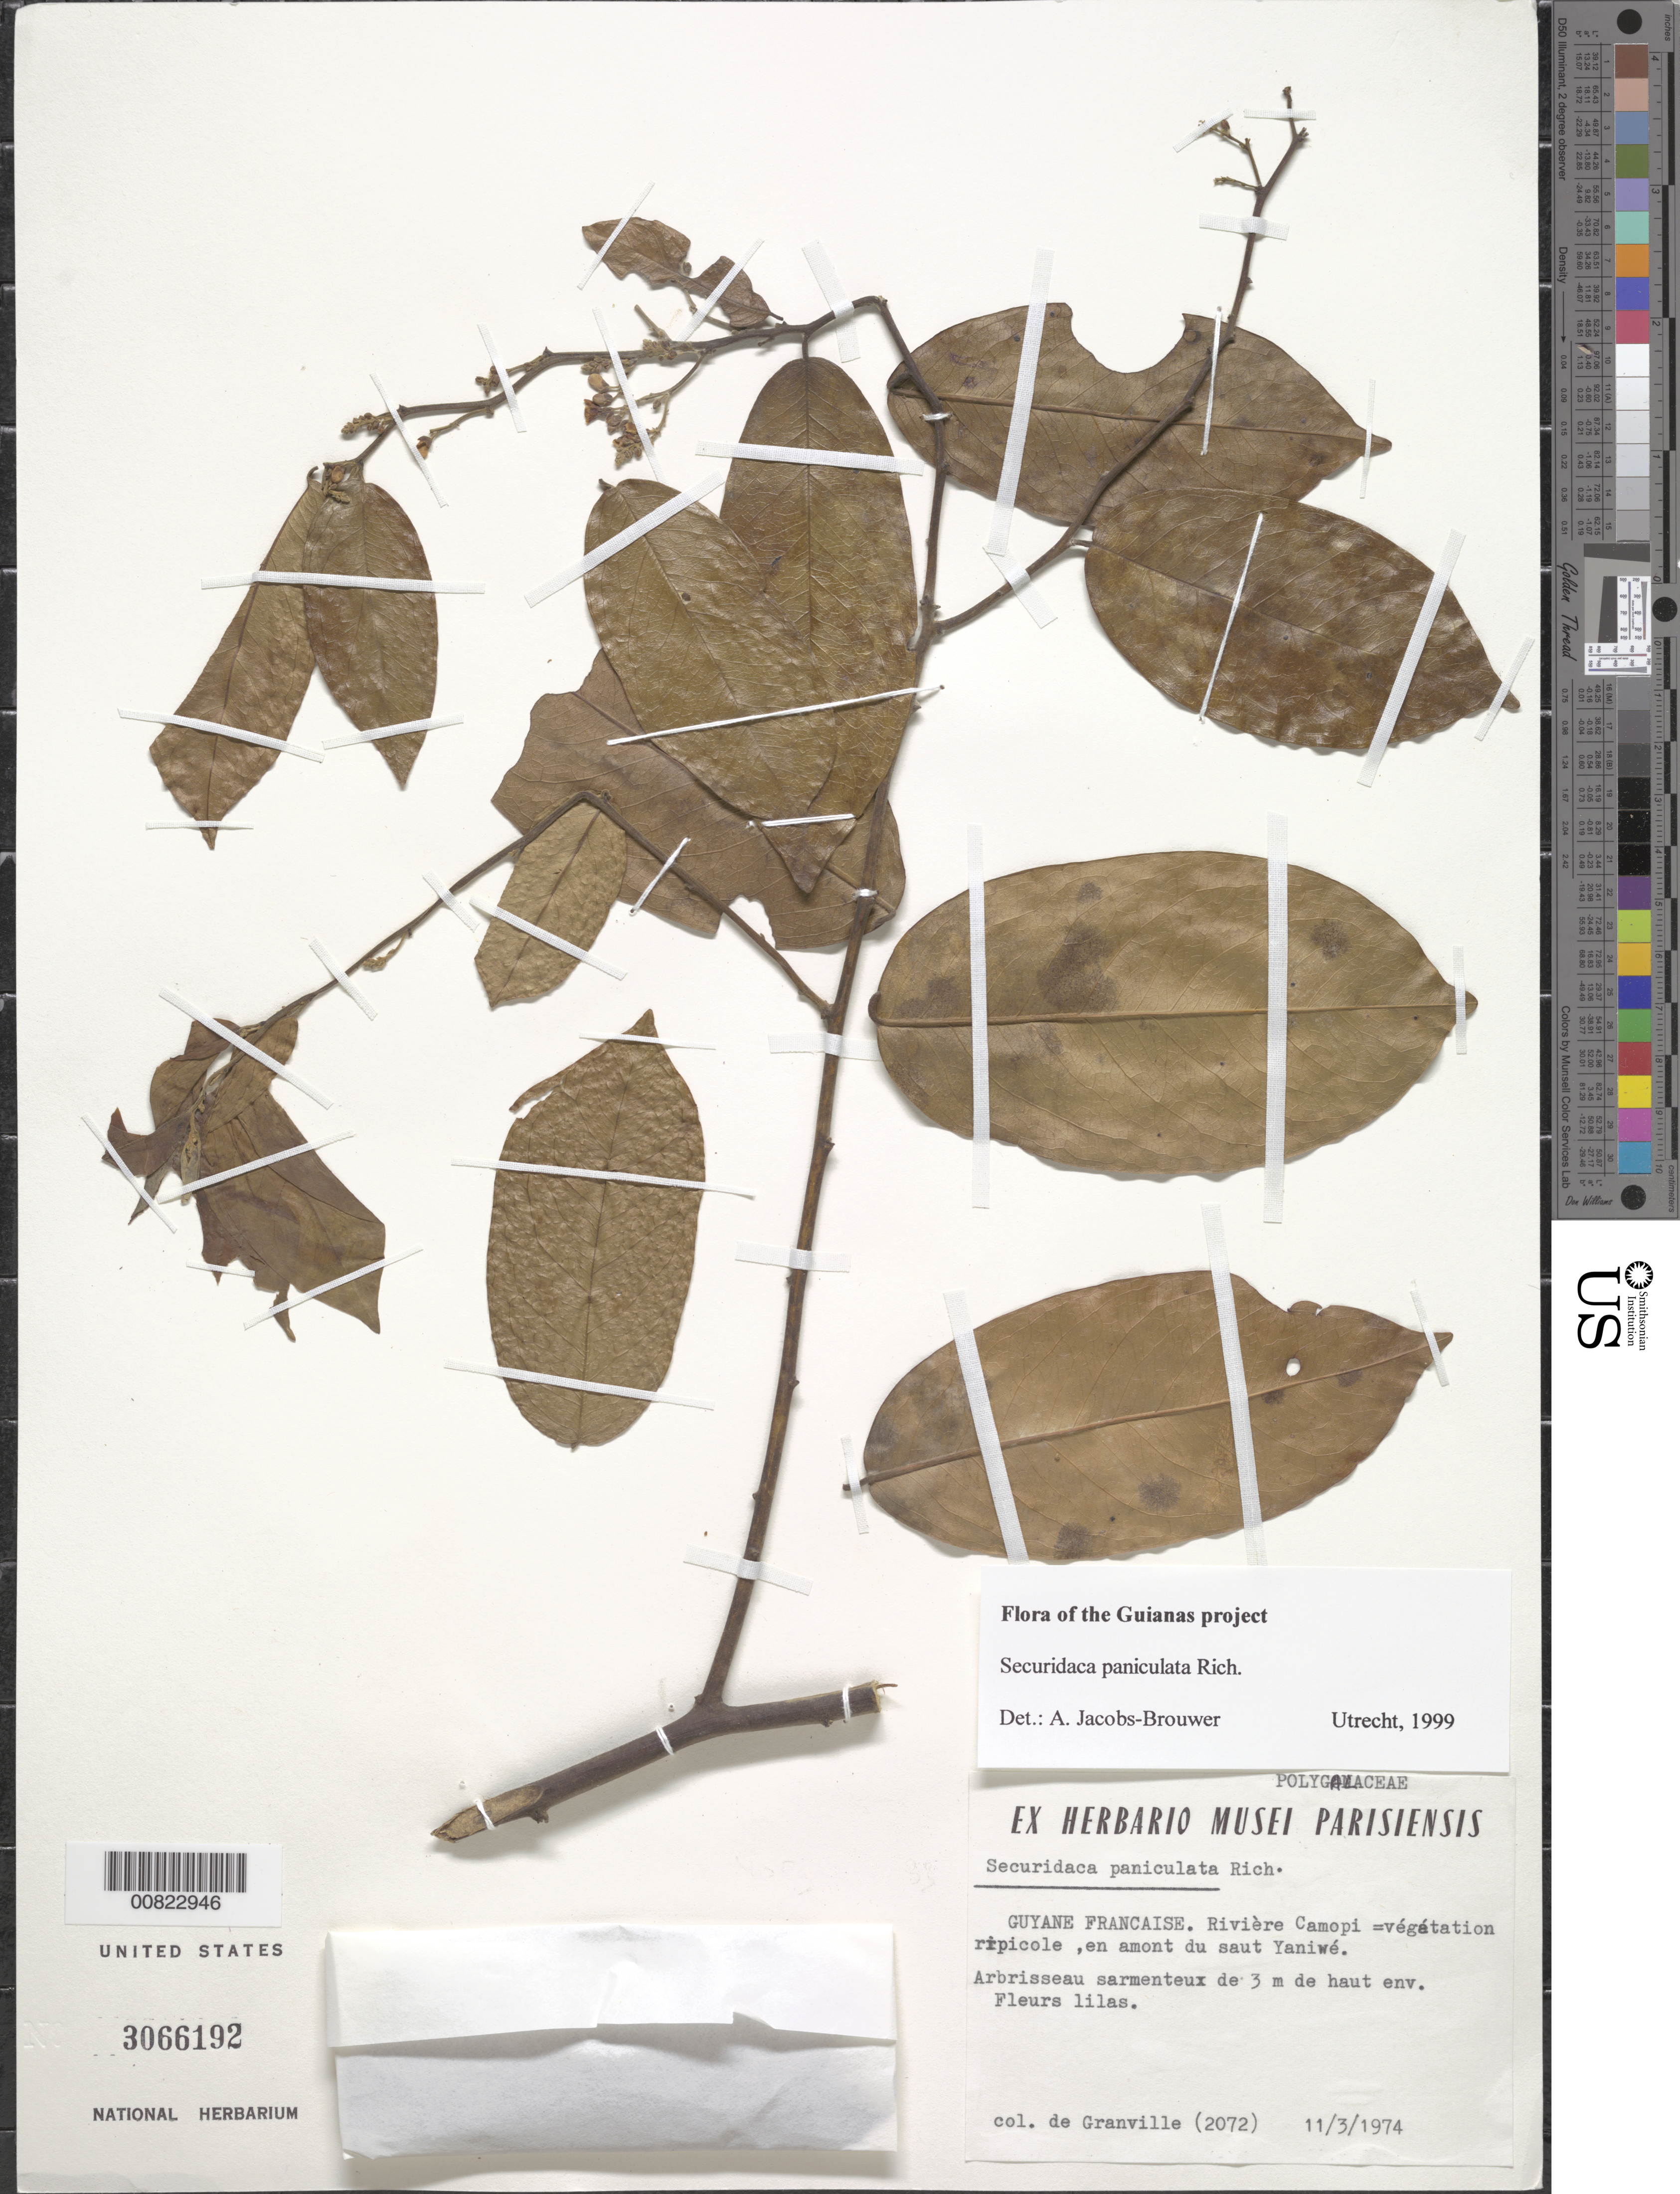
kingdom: Plantae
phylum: Tracheophyta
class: Magnoliopsida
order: Fabales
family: Polygalaceae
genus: Securidaca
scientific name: Securidaca paniculata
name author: Rich.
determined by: Jacobs-Brouwer, A.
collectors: J.-J. de Granville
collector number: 2072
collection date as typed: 11-Mar-74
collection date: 1974-03-11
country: French Guiana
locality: Rivière Camopi, en amont du Saut Yaniwé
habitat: Riparian vegetation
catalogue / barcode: US 3066192